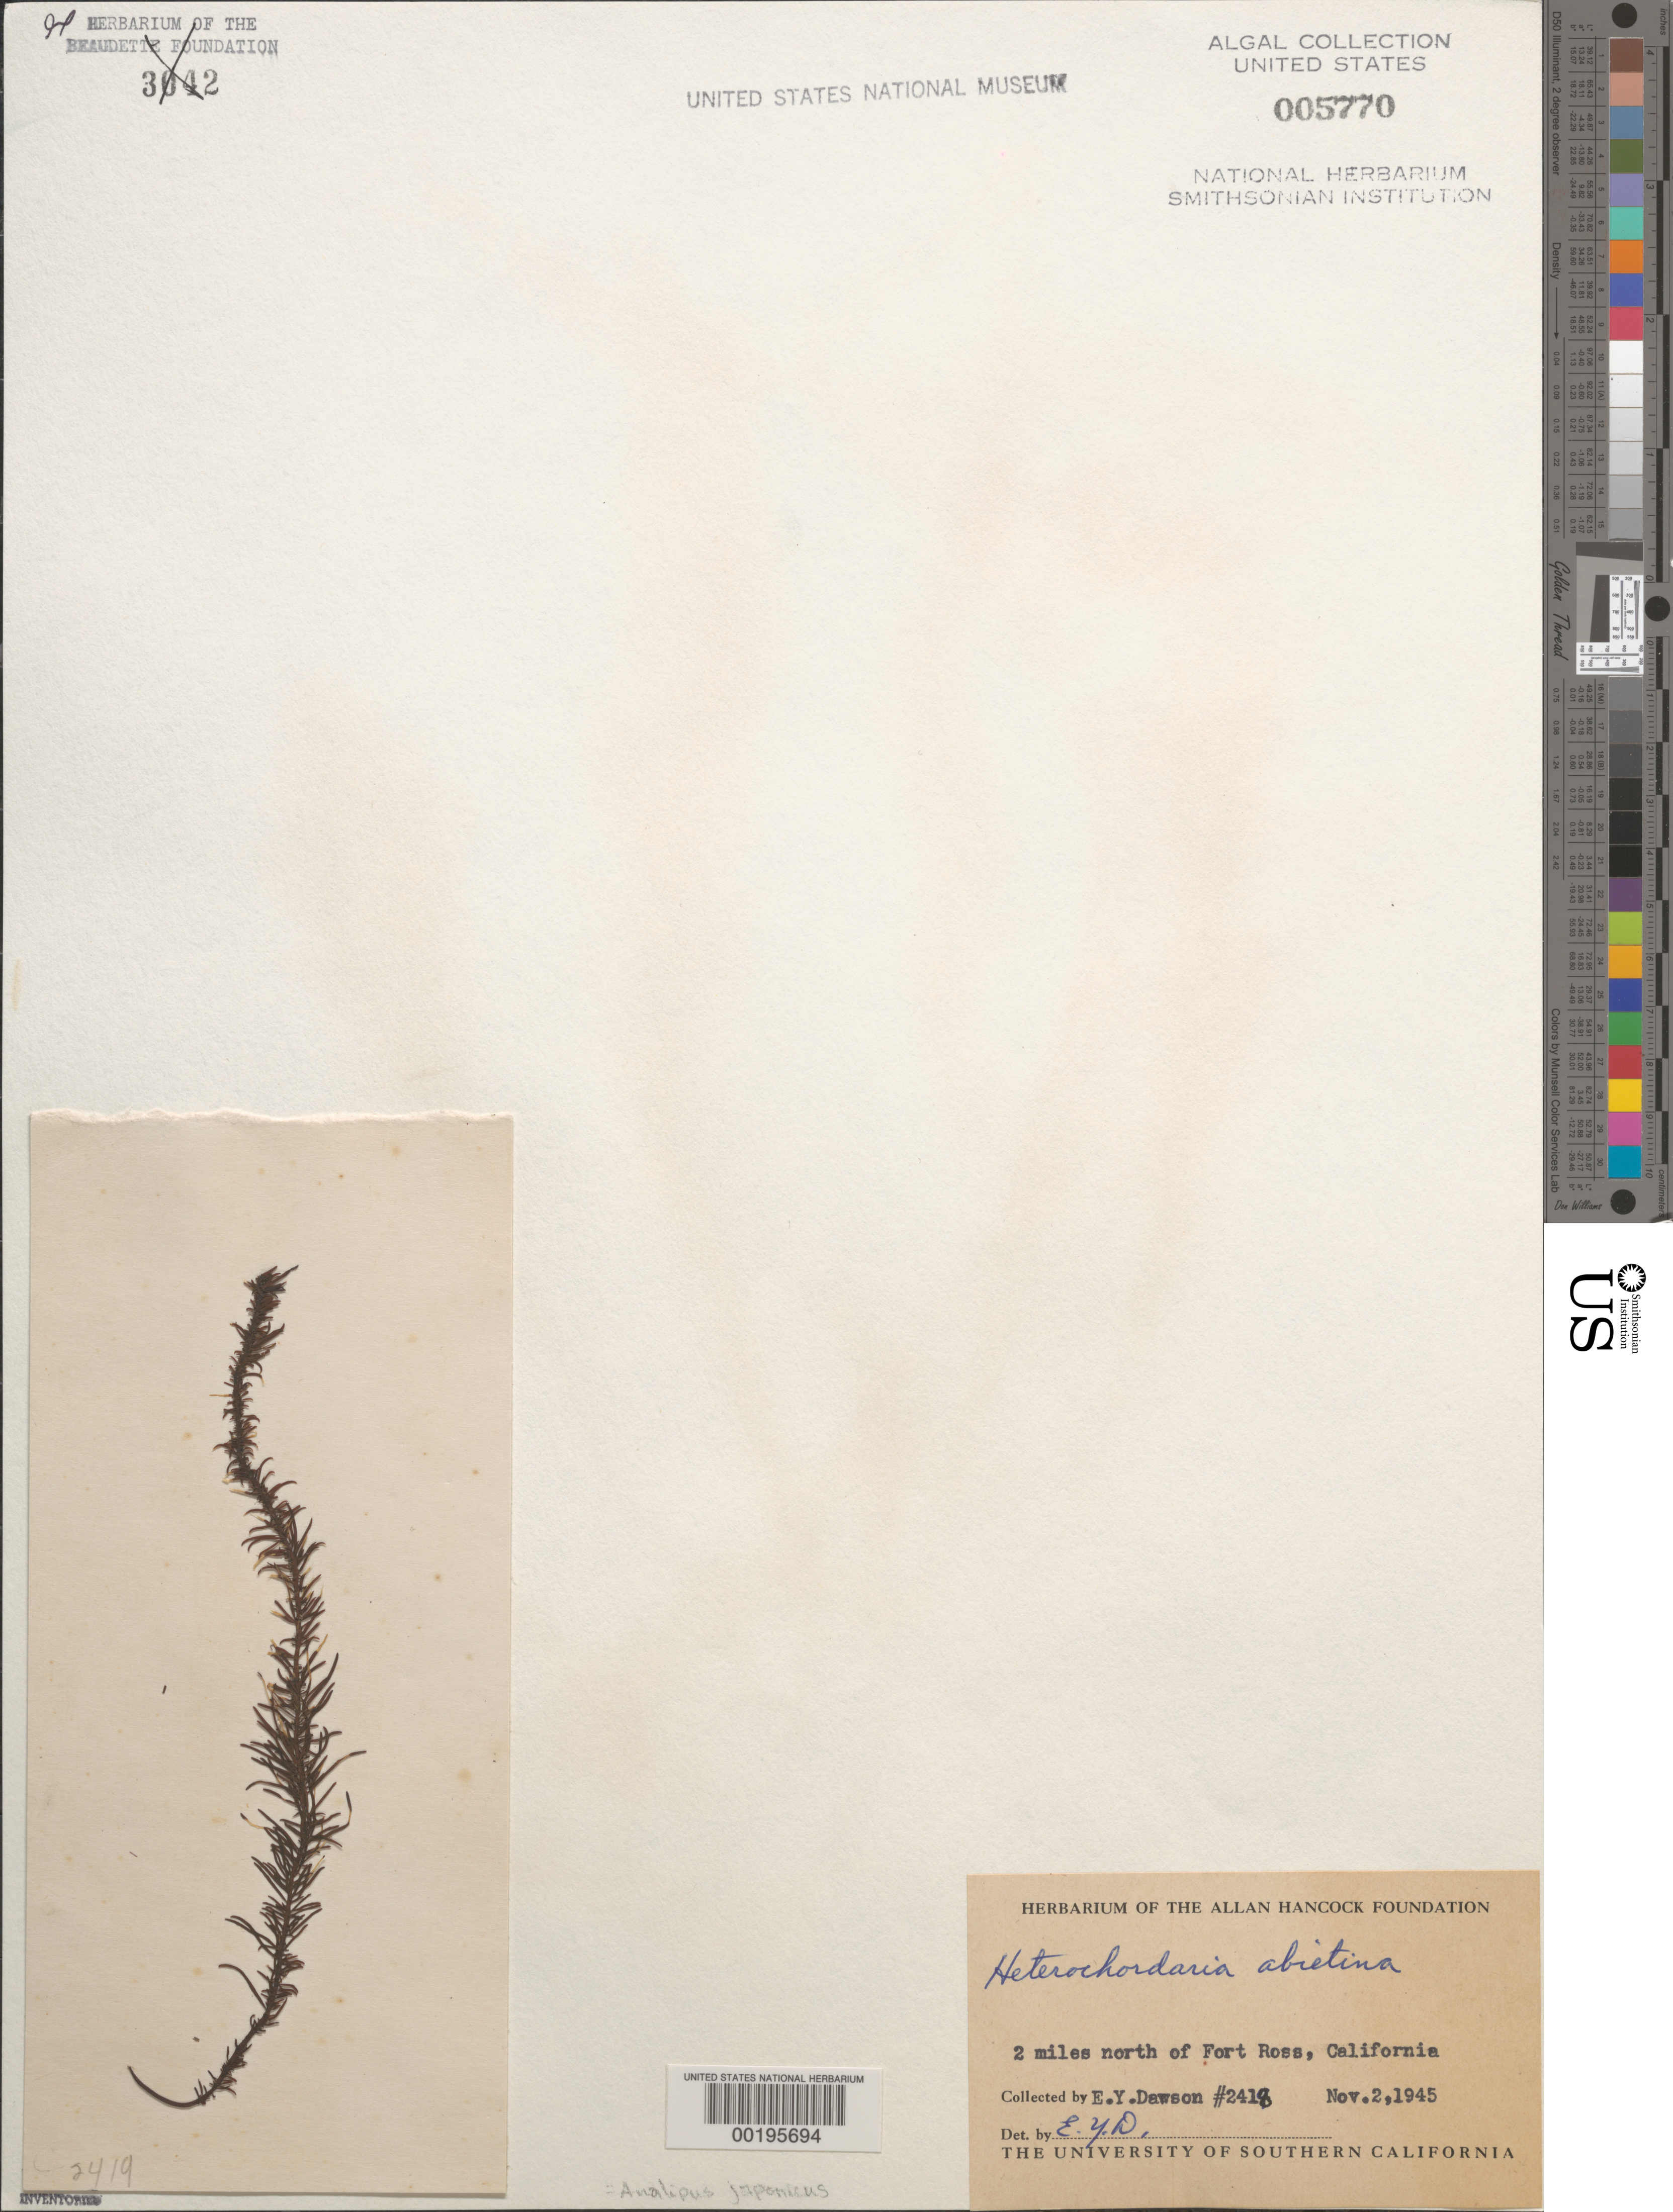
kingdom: Chromista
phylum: Ochrophyta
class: Phaeophyceae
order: Ectocarpales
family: Chordariaceae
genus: Analipus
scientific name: Analipus japonicus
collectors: E. Y. Dawson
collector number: EYD 2418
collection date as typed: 02 Nov 1945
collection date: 1945-11-02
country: United States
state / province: California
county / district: Sonoma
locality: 2 miles north of Fort Ross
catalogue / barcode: US 5770